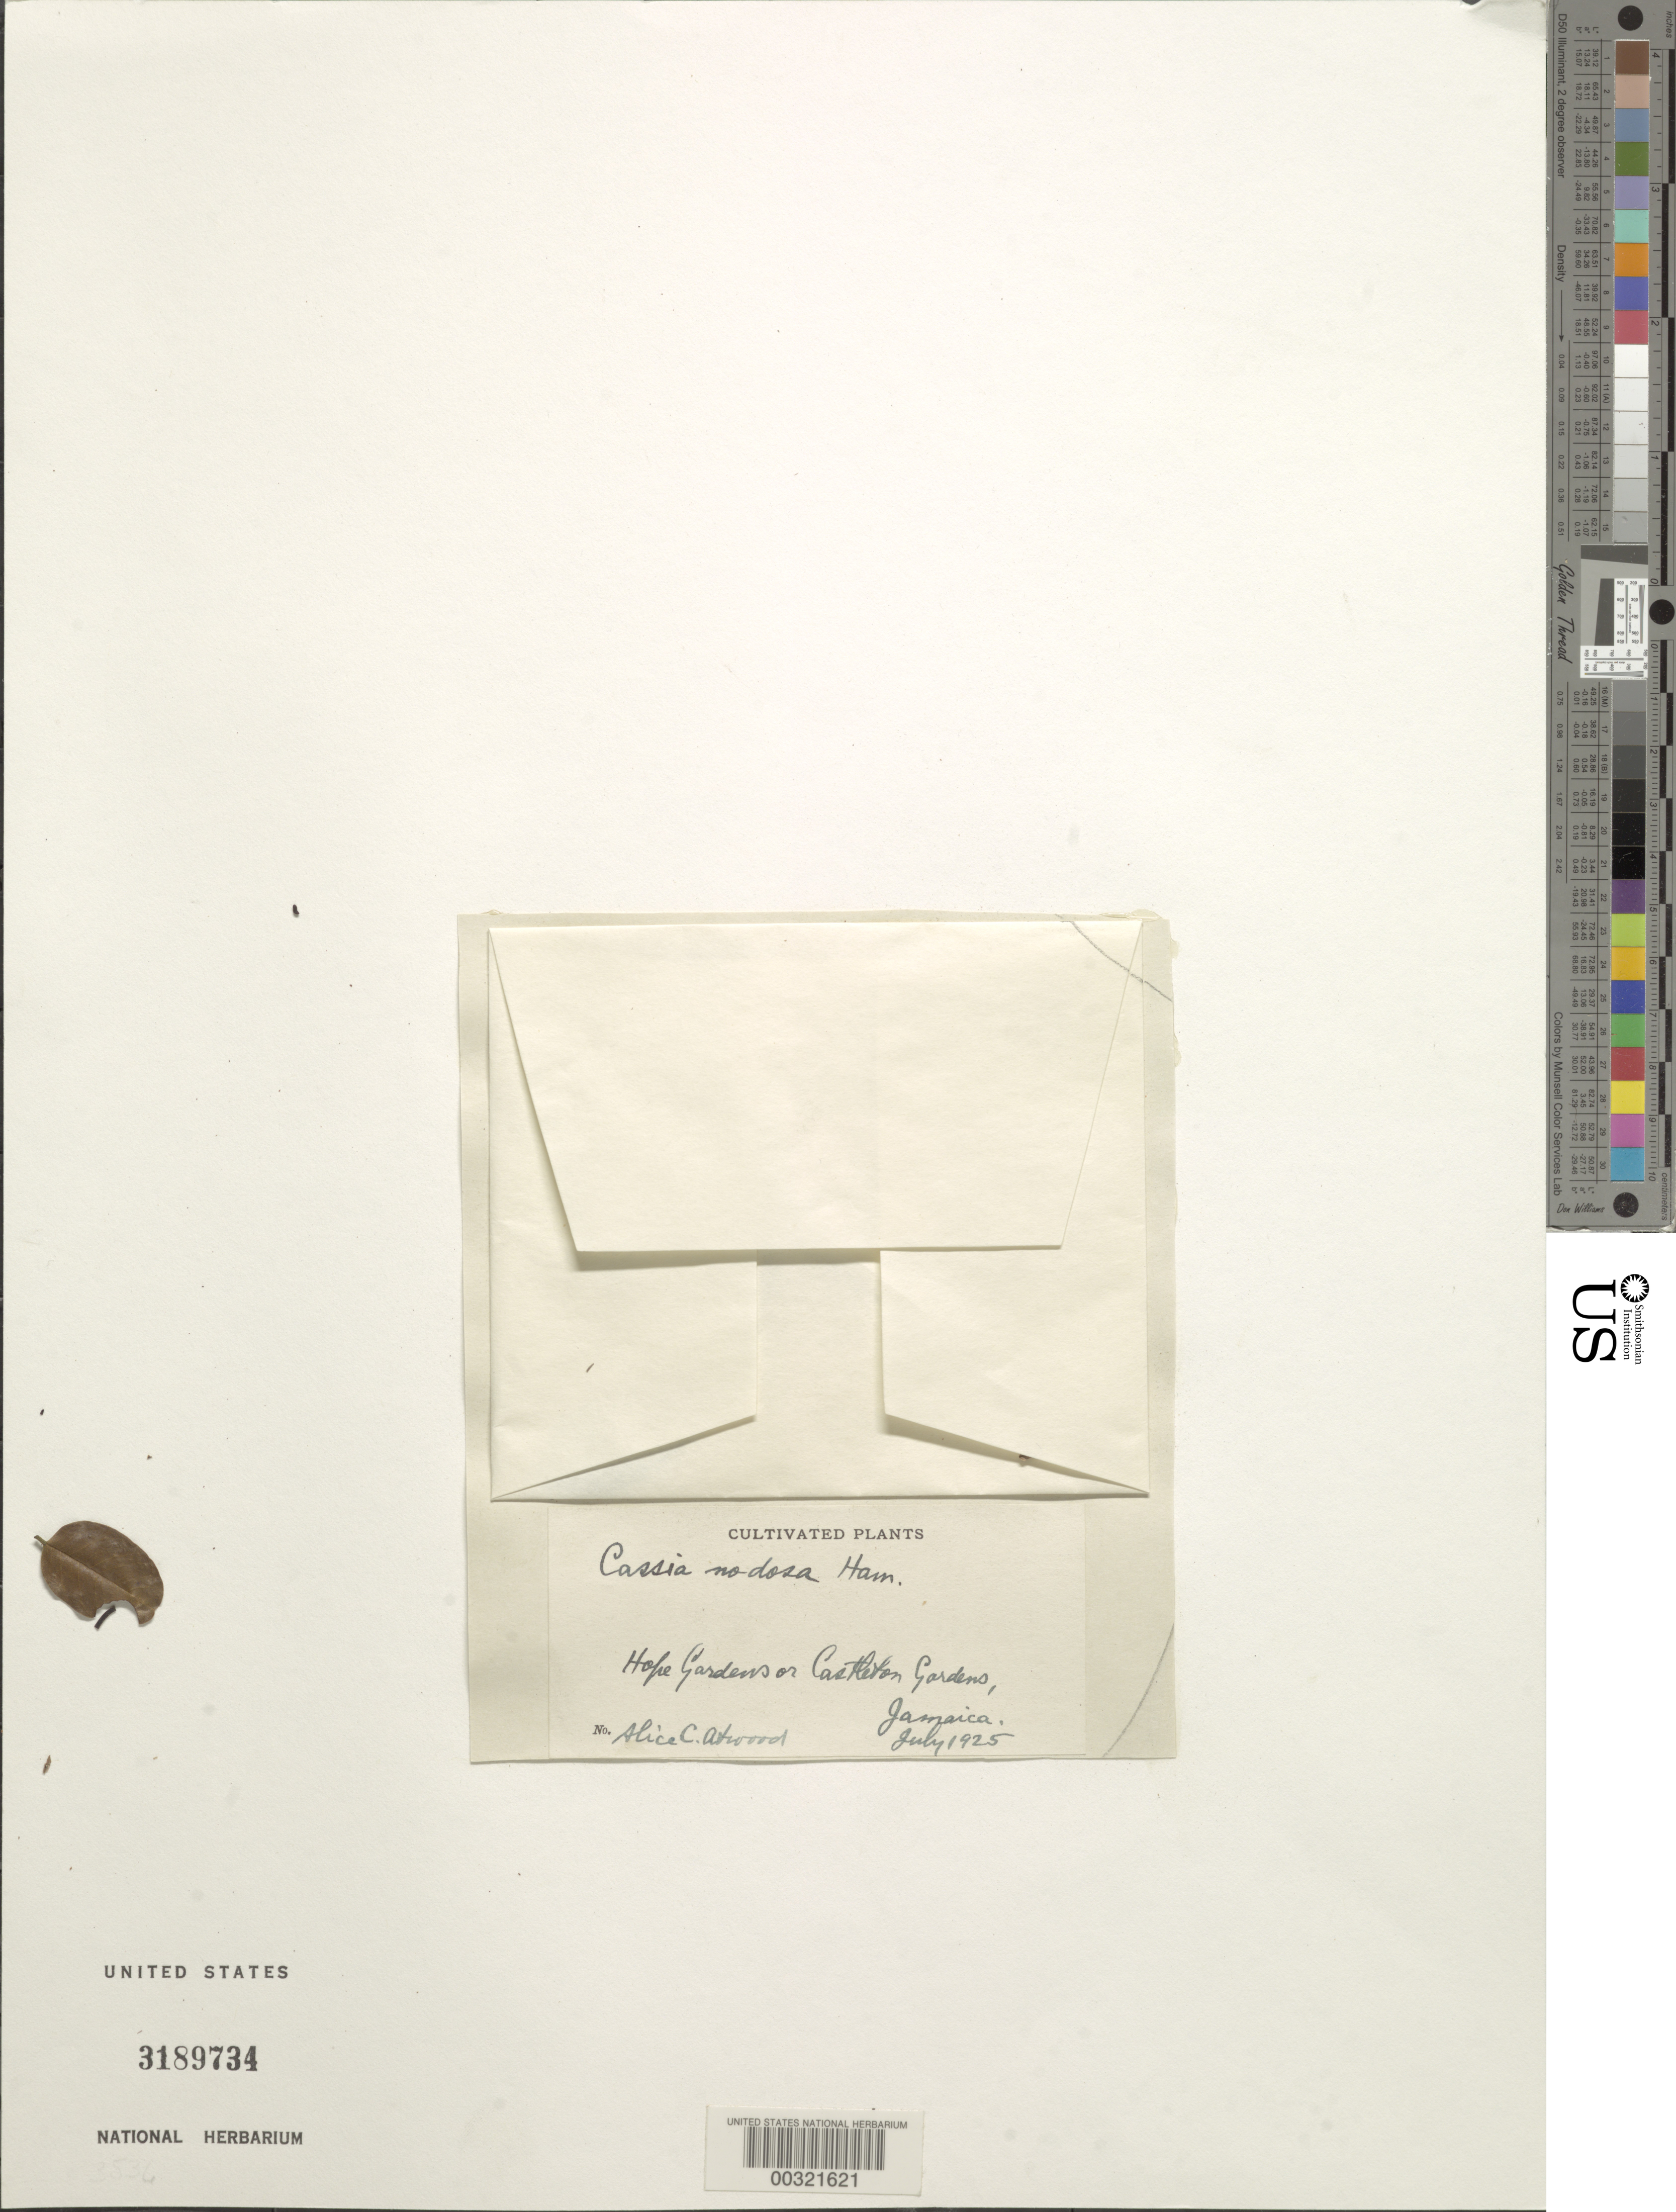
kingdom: Plantae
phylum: Tracheophyta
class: Magnoliopsida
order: Fabales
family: Fabaceae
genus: Cassia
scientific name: Cassia javanica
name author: L.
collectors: A. Atwood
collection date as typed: Jul 1925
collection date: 1925-07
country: Jamaica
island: Greater Antilles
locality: Hope gardens or castleton gardens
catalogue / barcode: US 3189734